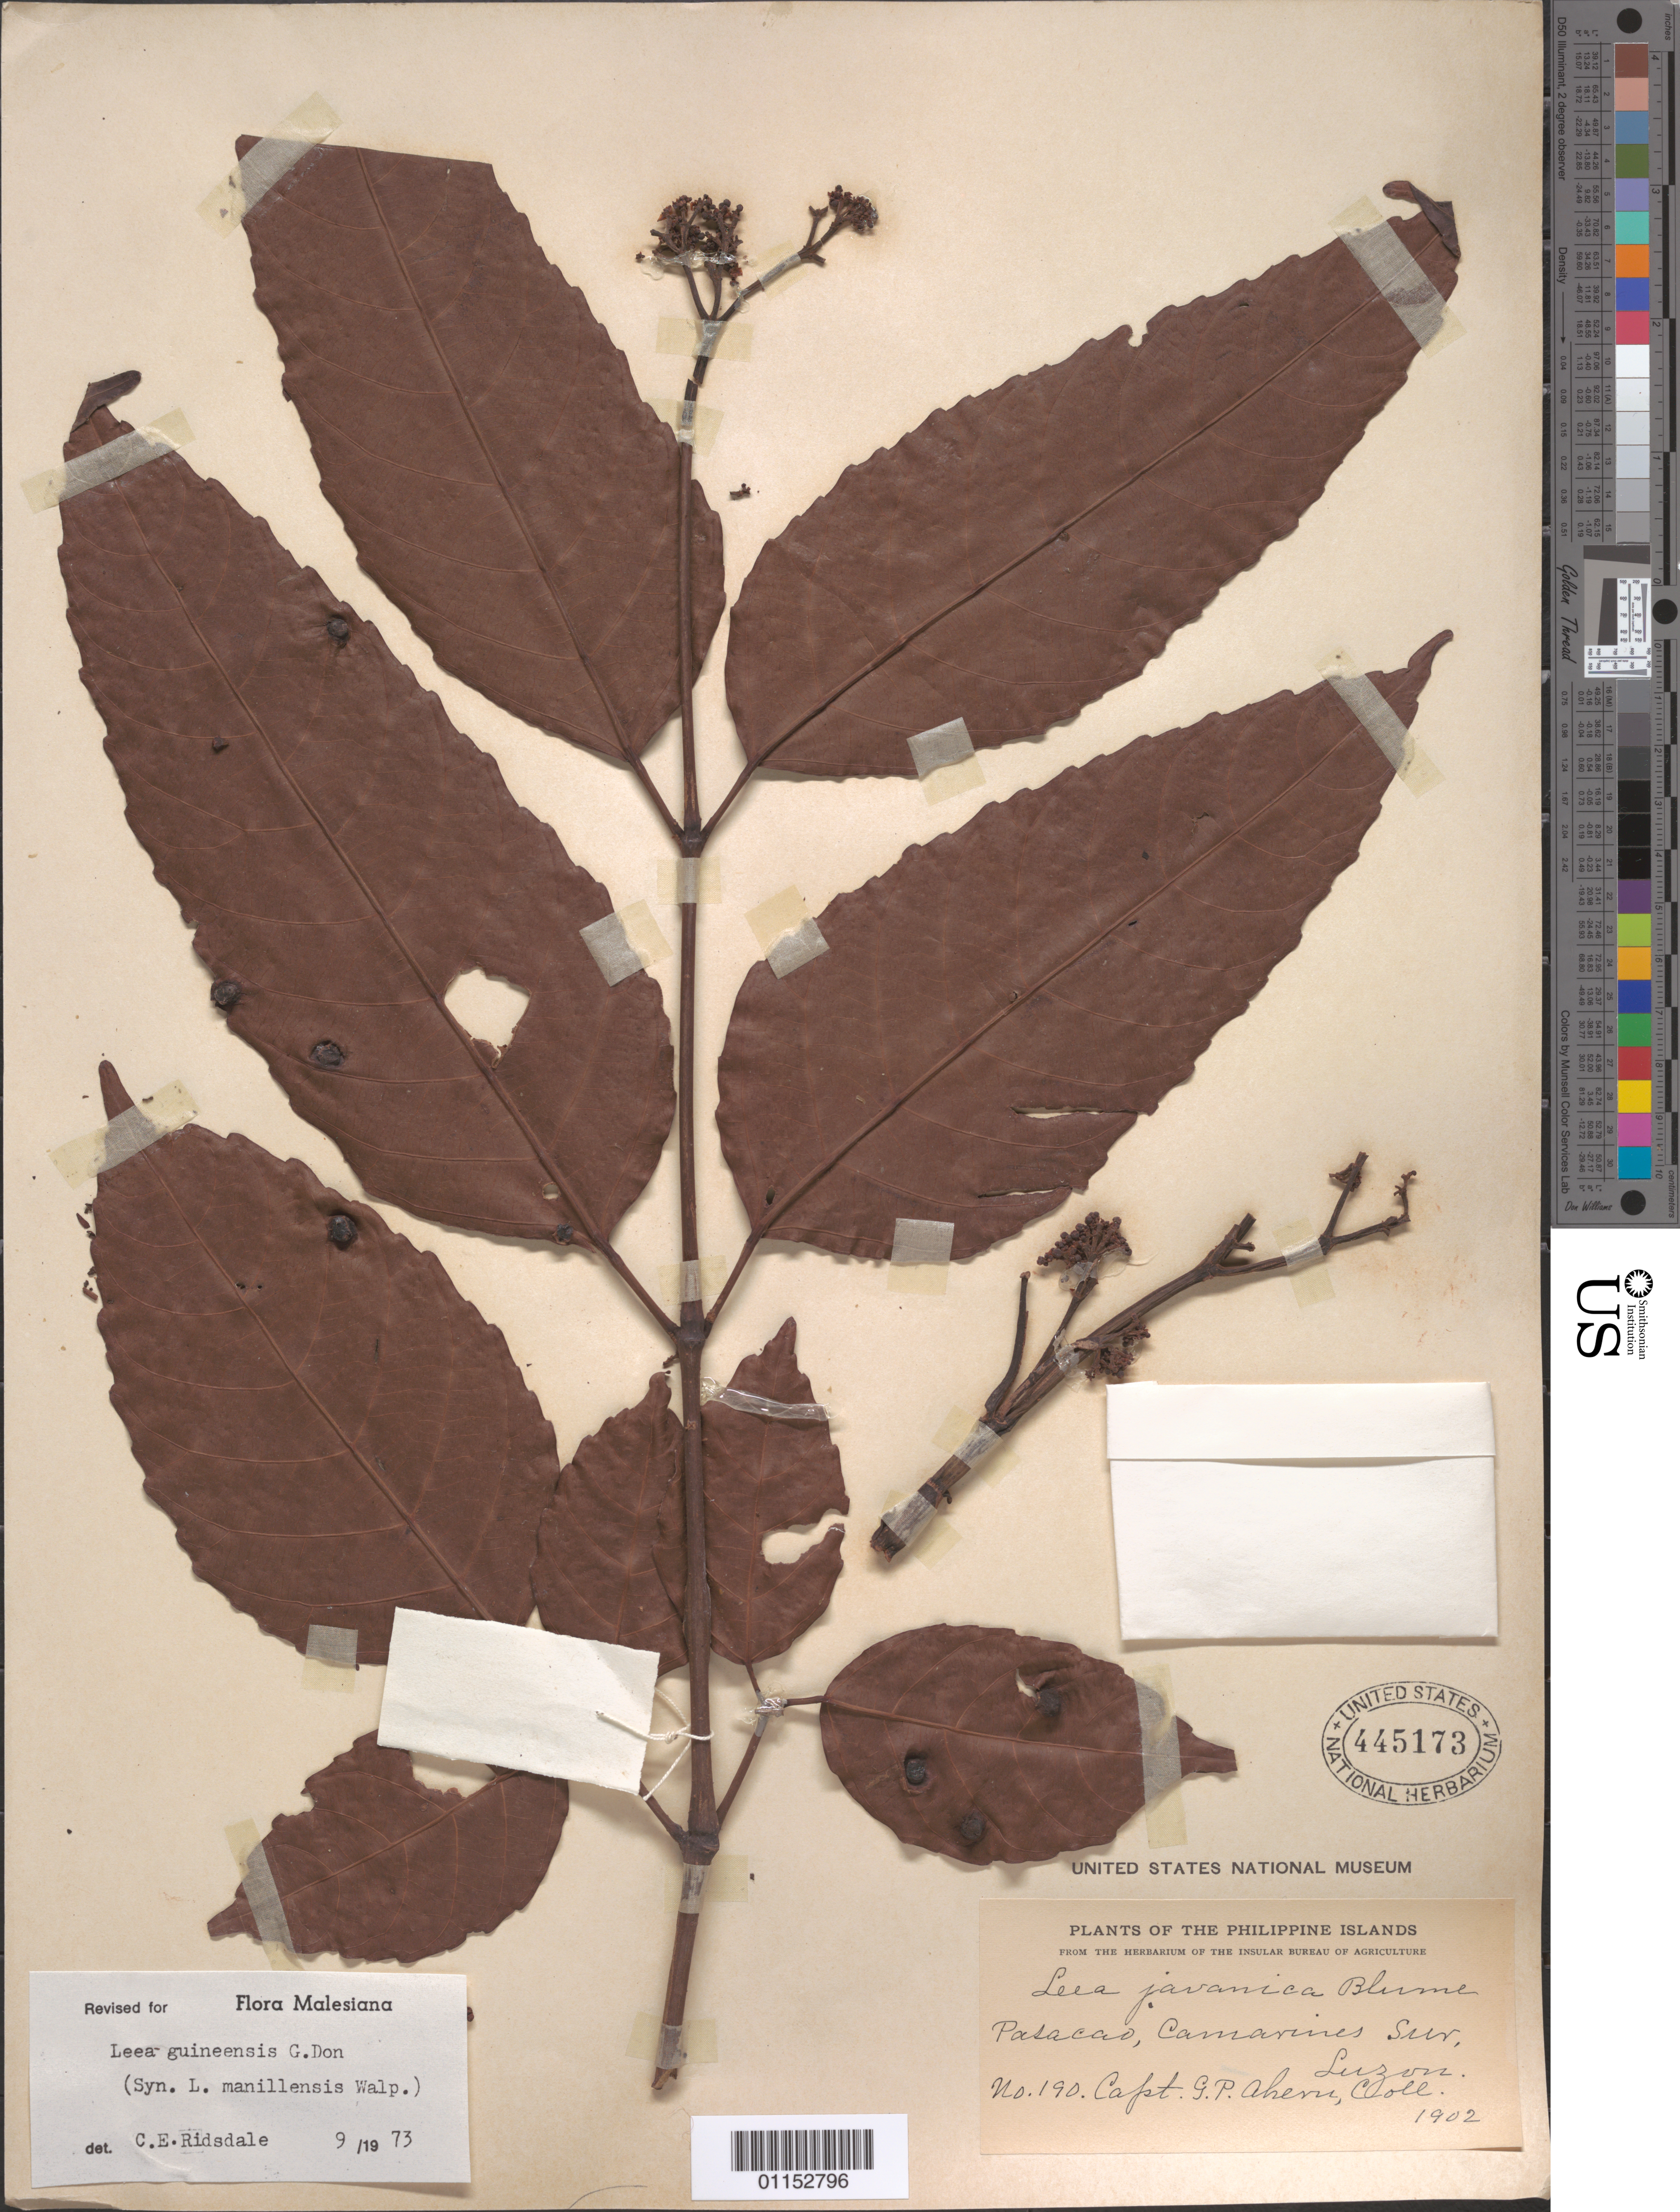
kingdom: Plantae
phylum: Tracheophyta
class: Magnoliopsida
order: Vitales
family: Vitaceae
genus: Leea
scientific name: Leea guineensis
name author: G. Don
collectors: G. Ahern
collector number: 190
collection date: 1902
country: Philippines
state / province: Bicol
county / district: Camarines Sur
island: Luzon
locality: Pasacao.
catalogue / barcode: US 445173